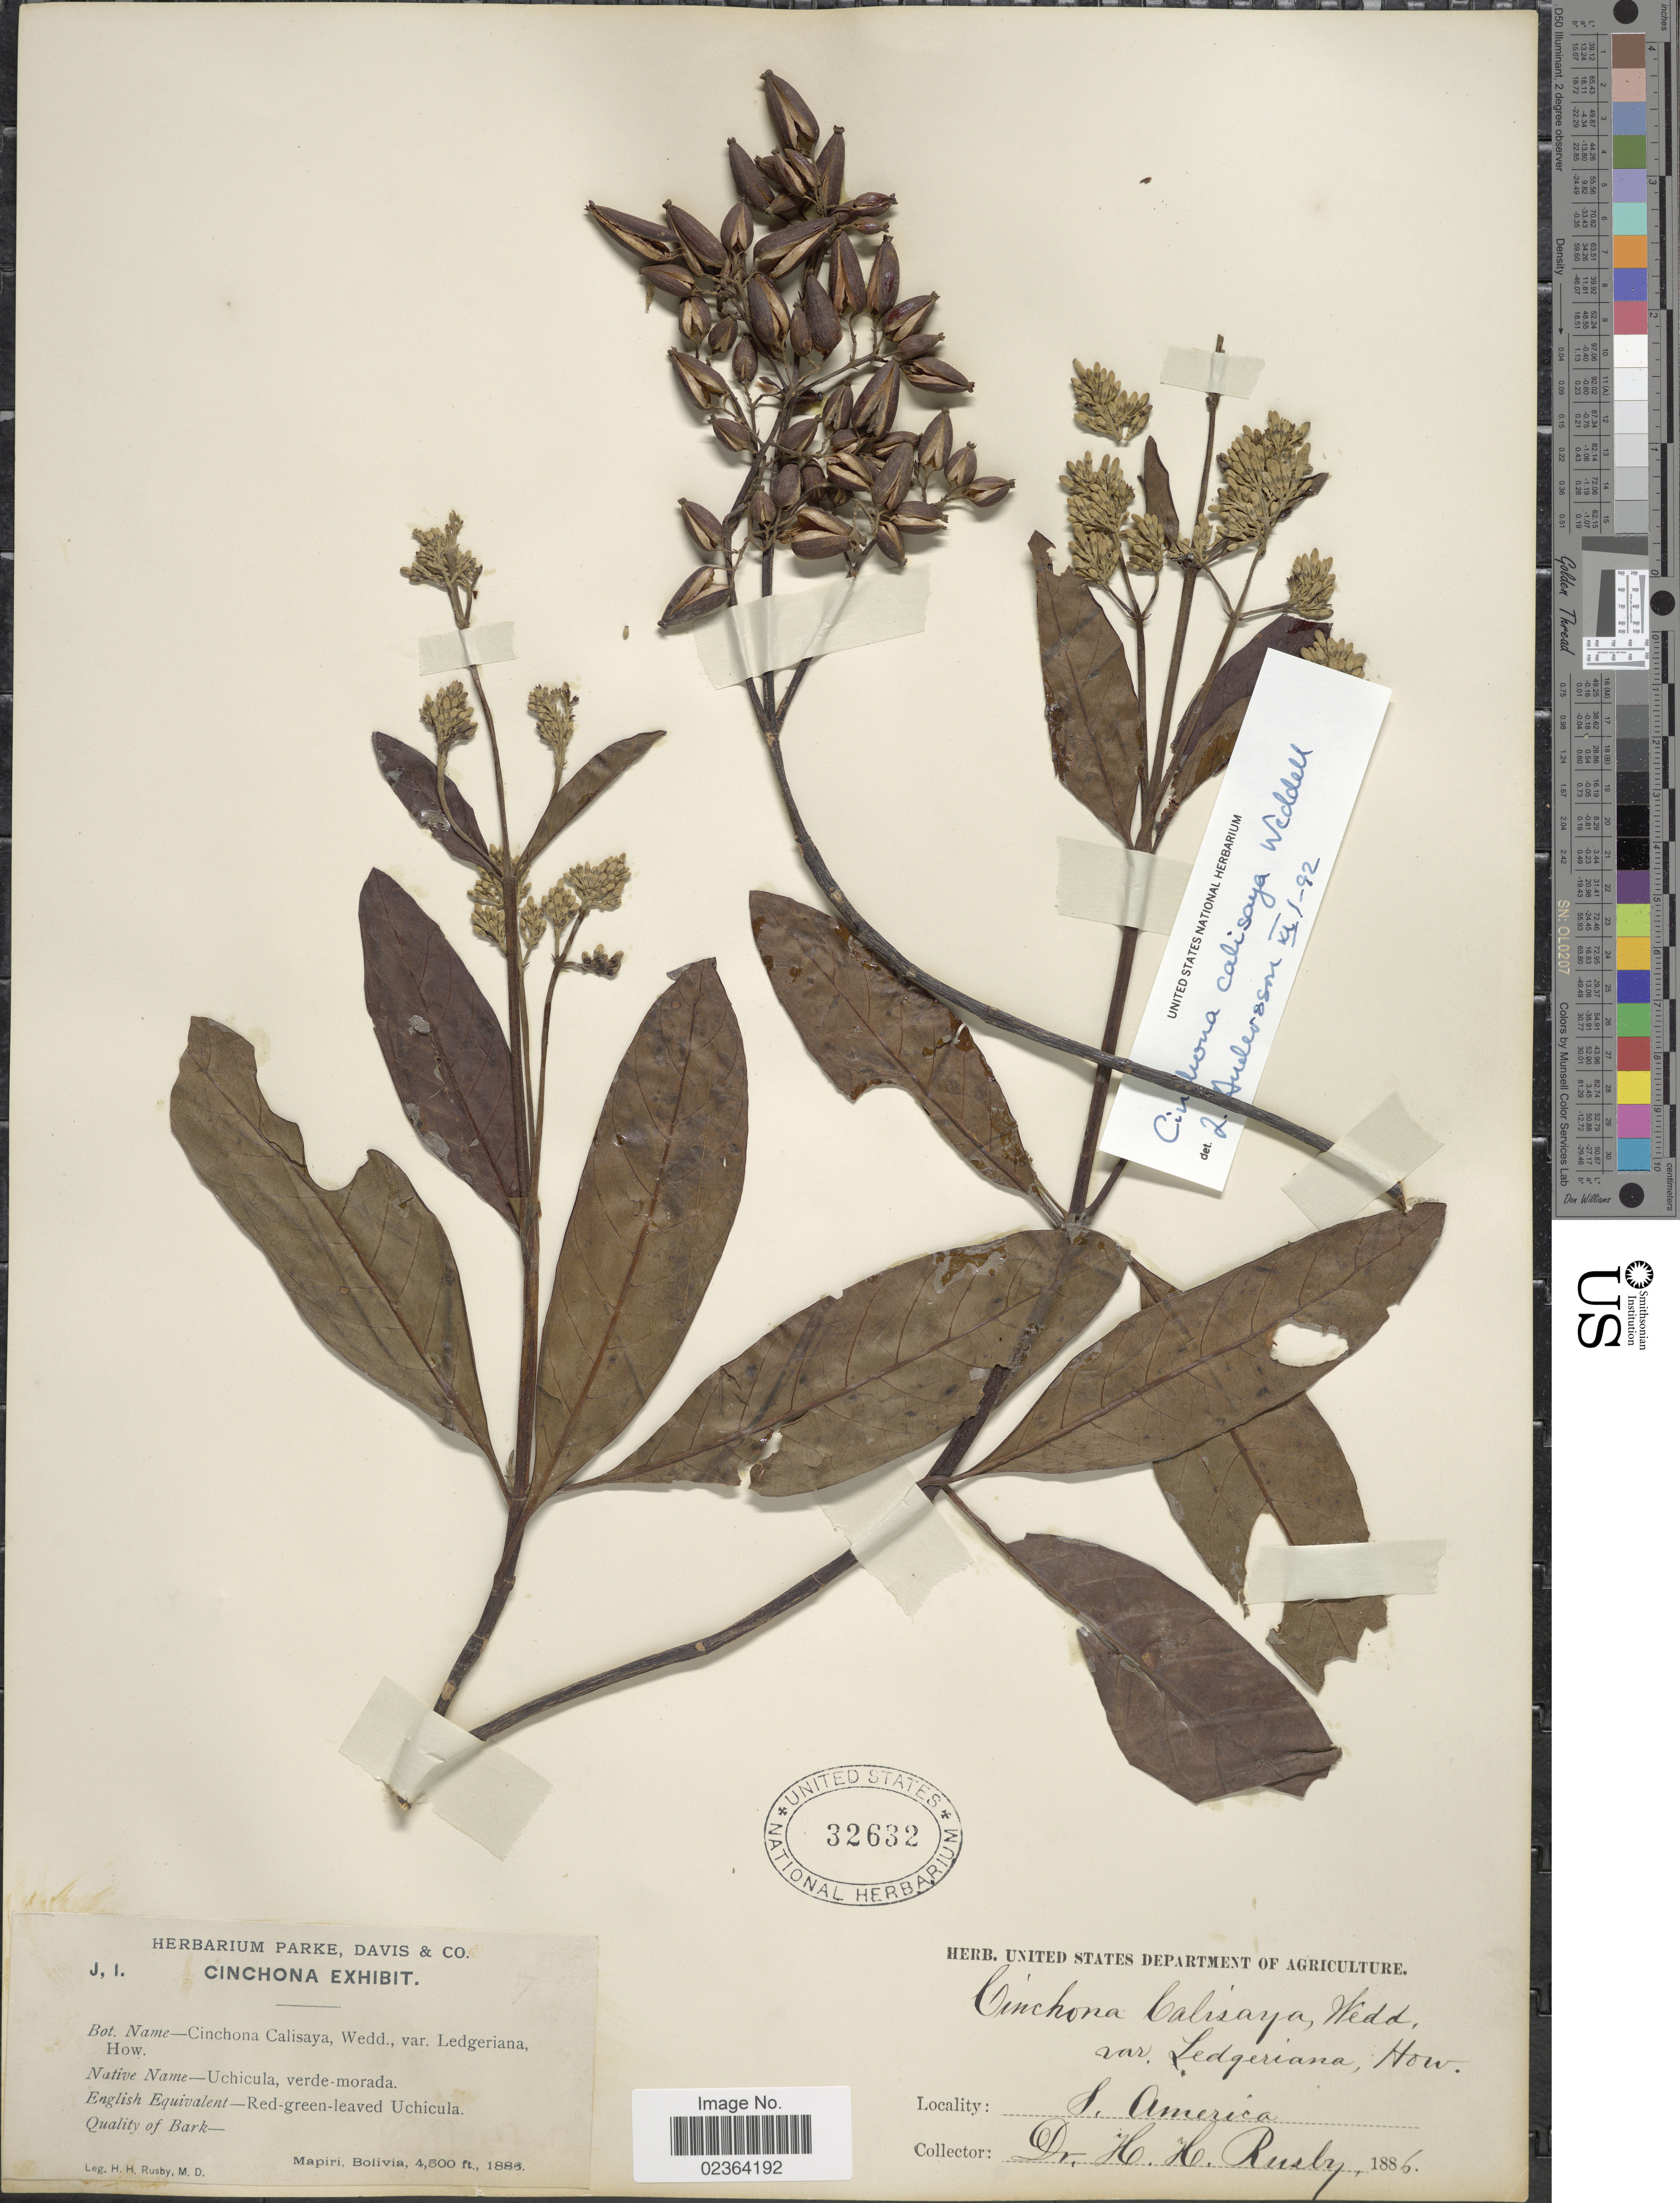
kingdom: Plantae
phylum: Tracheophyta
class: Magnoliopsida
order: Gentianales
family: Rubiaceae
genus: Cinchona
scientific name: Cinchona calisaya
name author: Wedd.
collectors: H. H. Rusby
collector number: J, 1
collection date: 1886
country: Bolivia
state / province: La Páz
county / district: Larecaja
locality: Mapiri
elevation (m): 1372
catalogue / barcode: US 32632